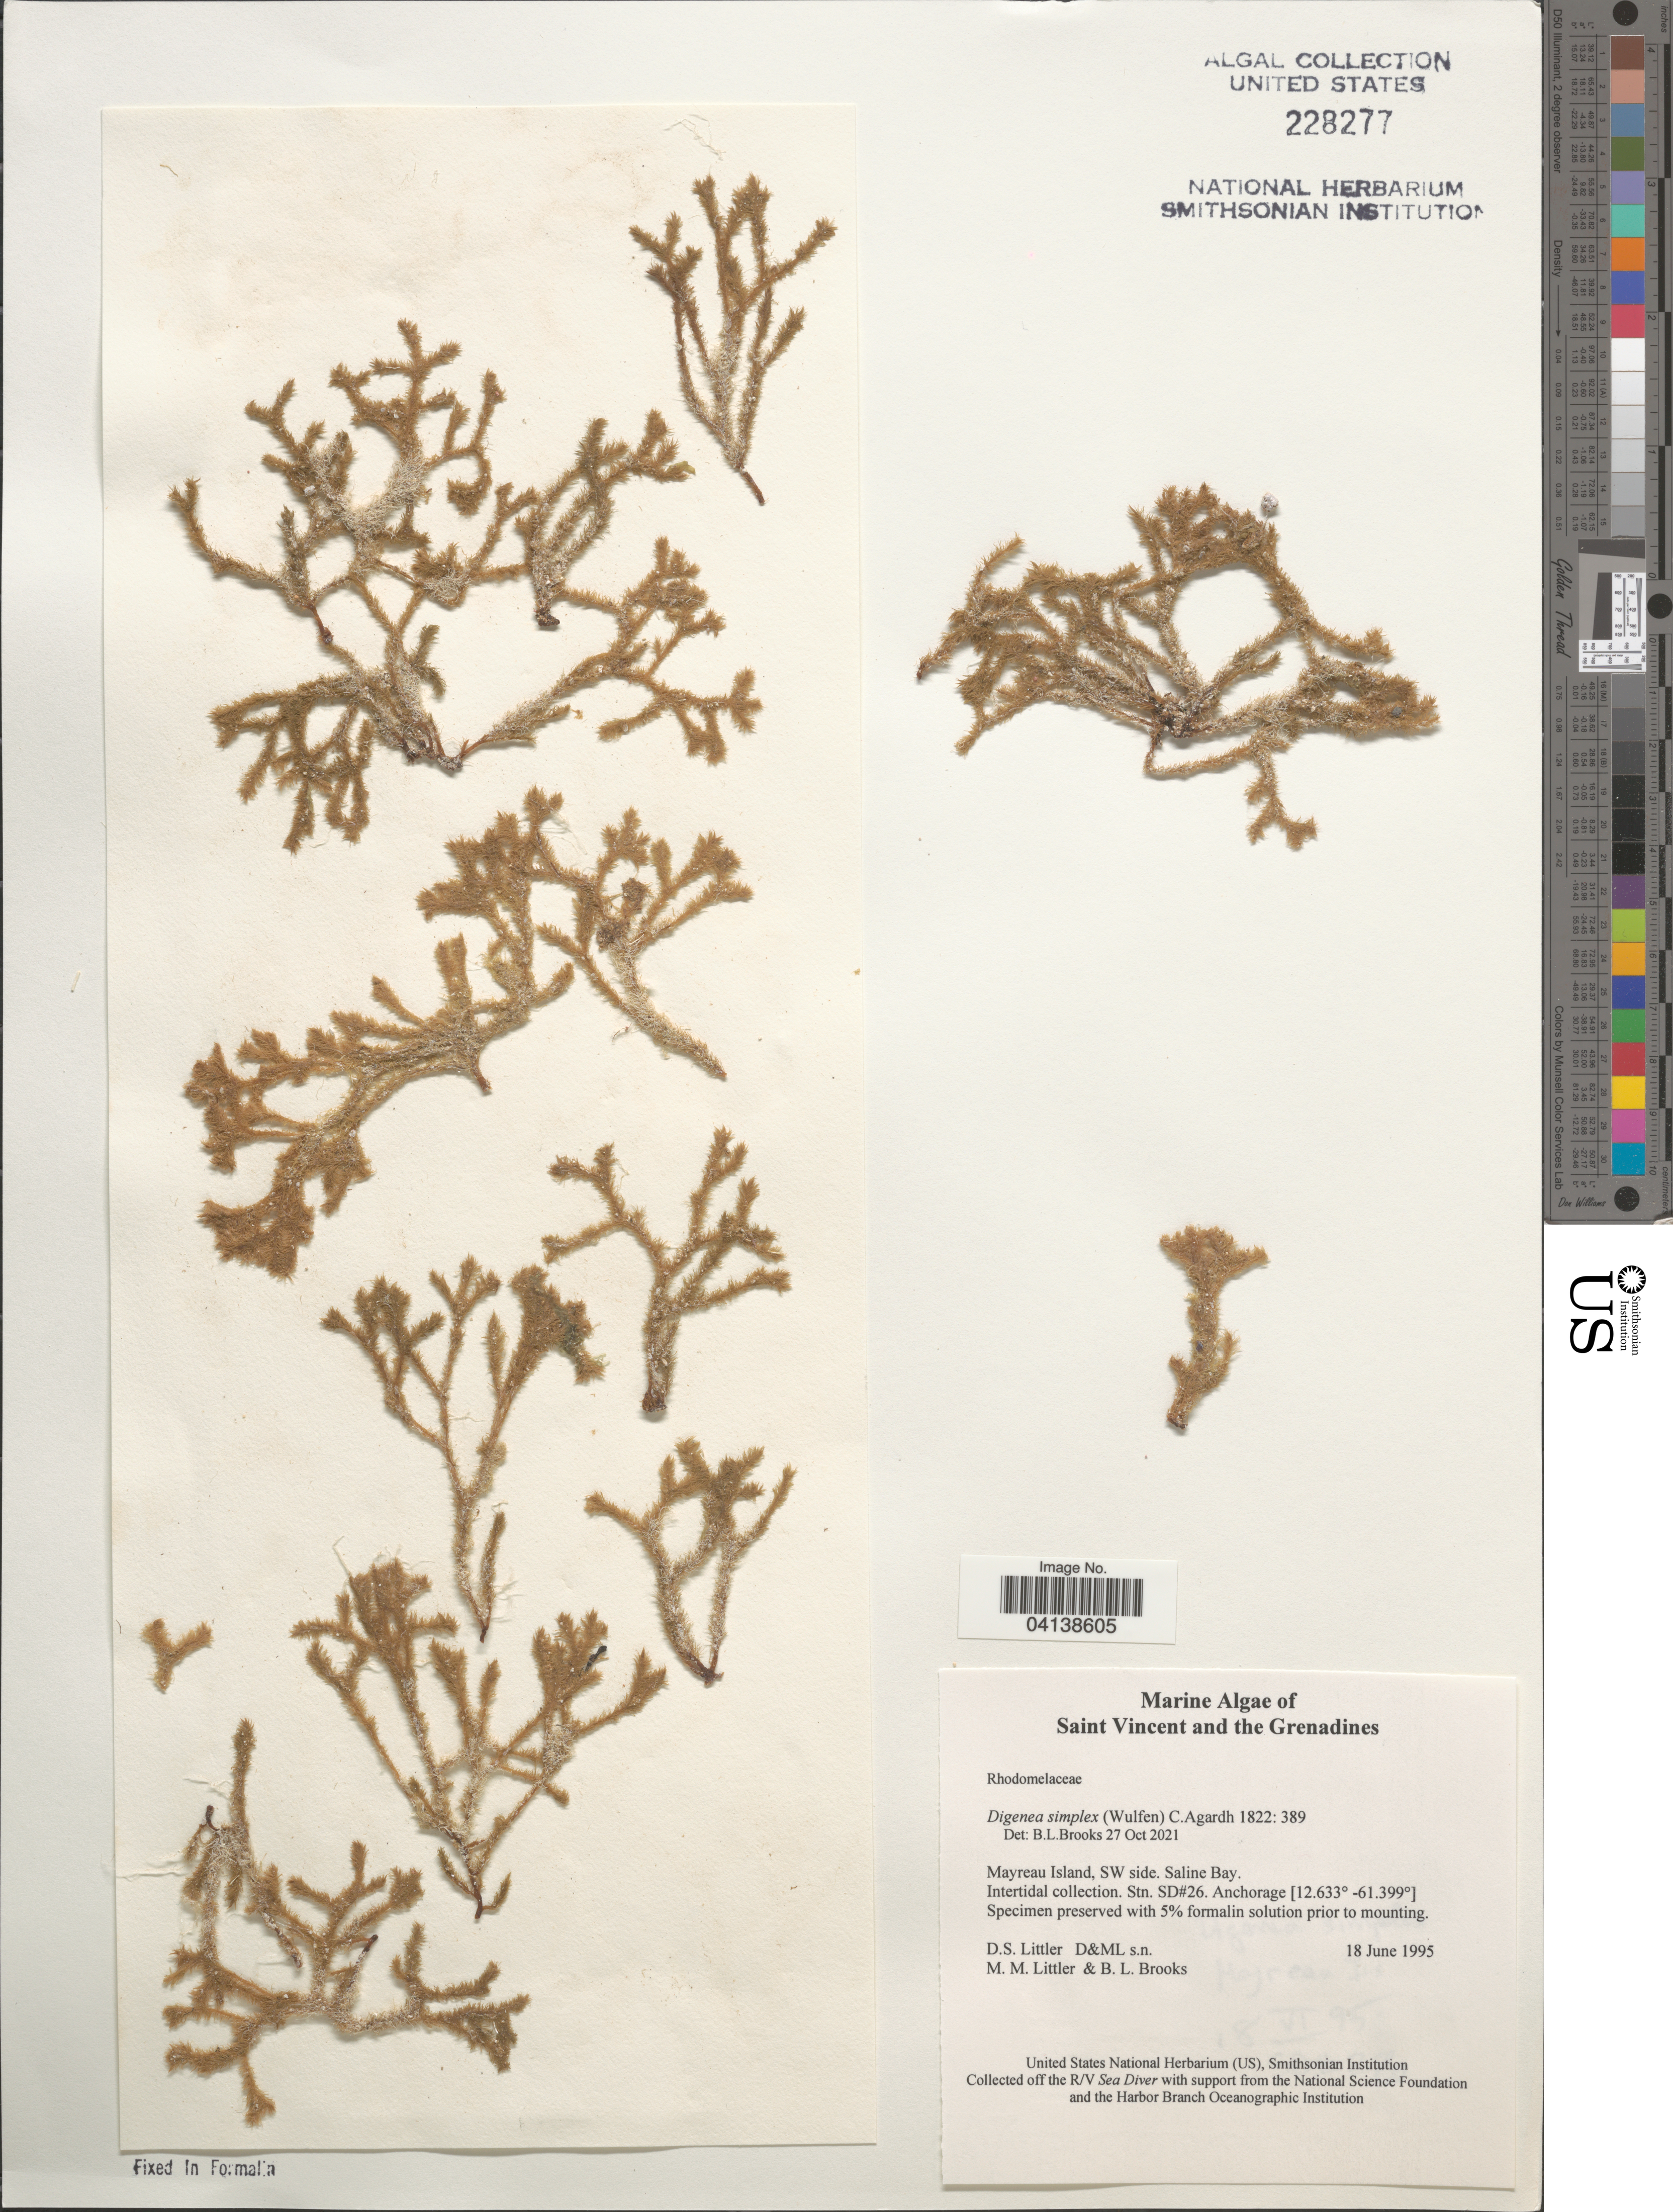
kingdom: Plantae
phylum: Rhodophyta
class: Florideophyceae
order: Ceramiales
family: Rhodomelaceae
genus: Digenea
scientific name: Digenea simplex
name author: (Wulfen) C. Agardh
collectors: D. S. Littler & B. Brooks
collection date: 1995-06-18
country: St. Vincent - Grenadines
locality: Saint Vincent and the Grenadines. Mayreau Island, SW side. Saline Bay. Stn. SD#26.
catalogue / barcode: US 228277